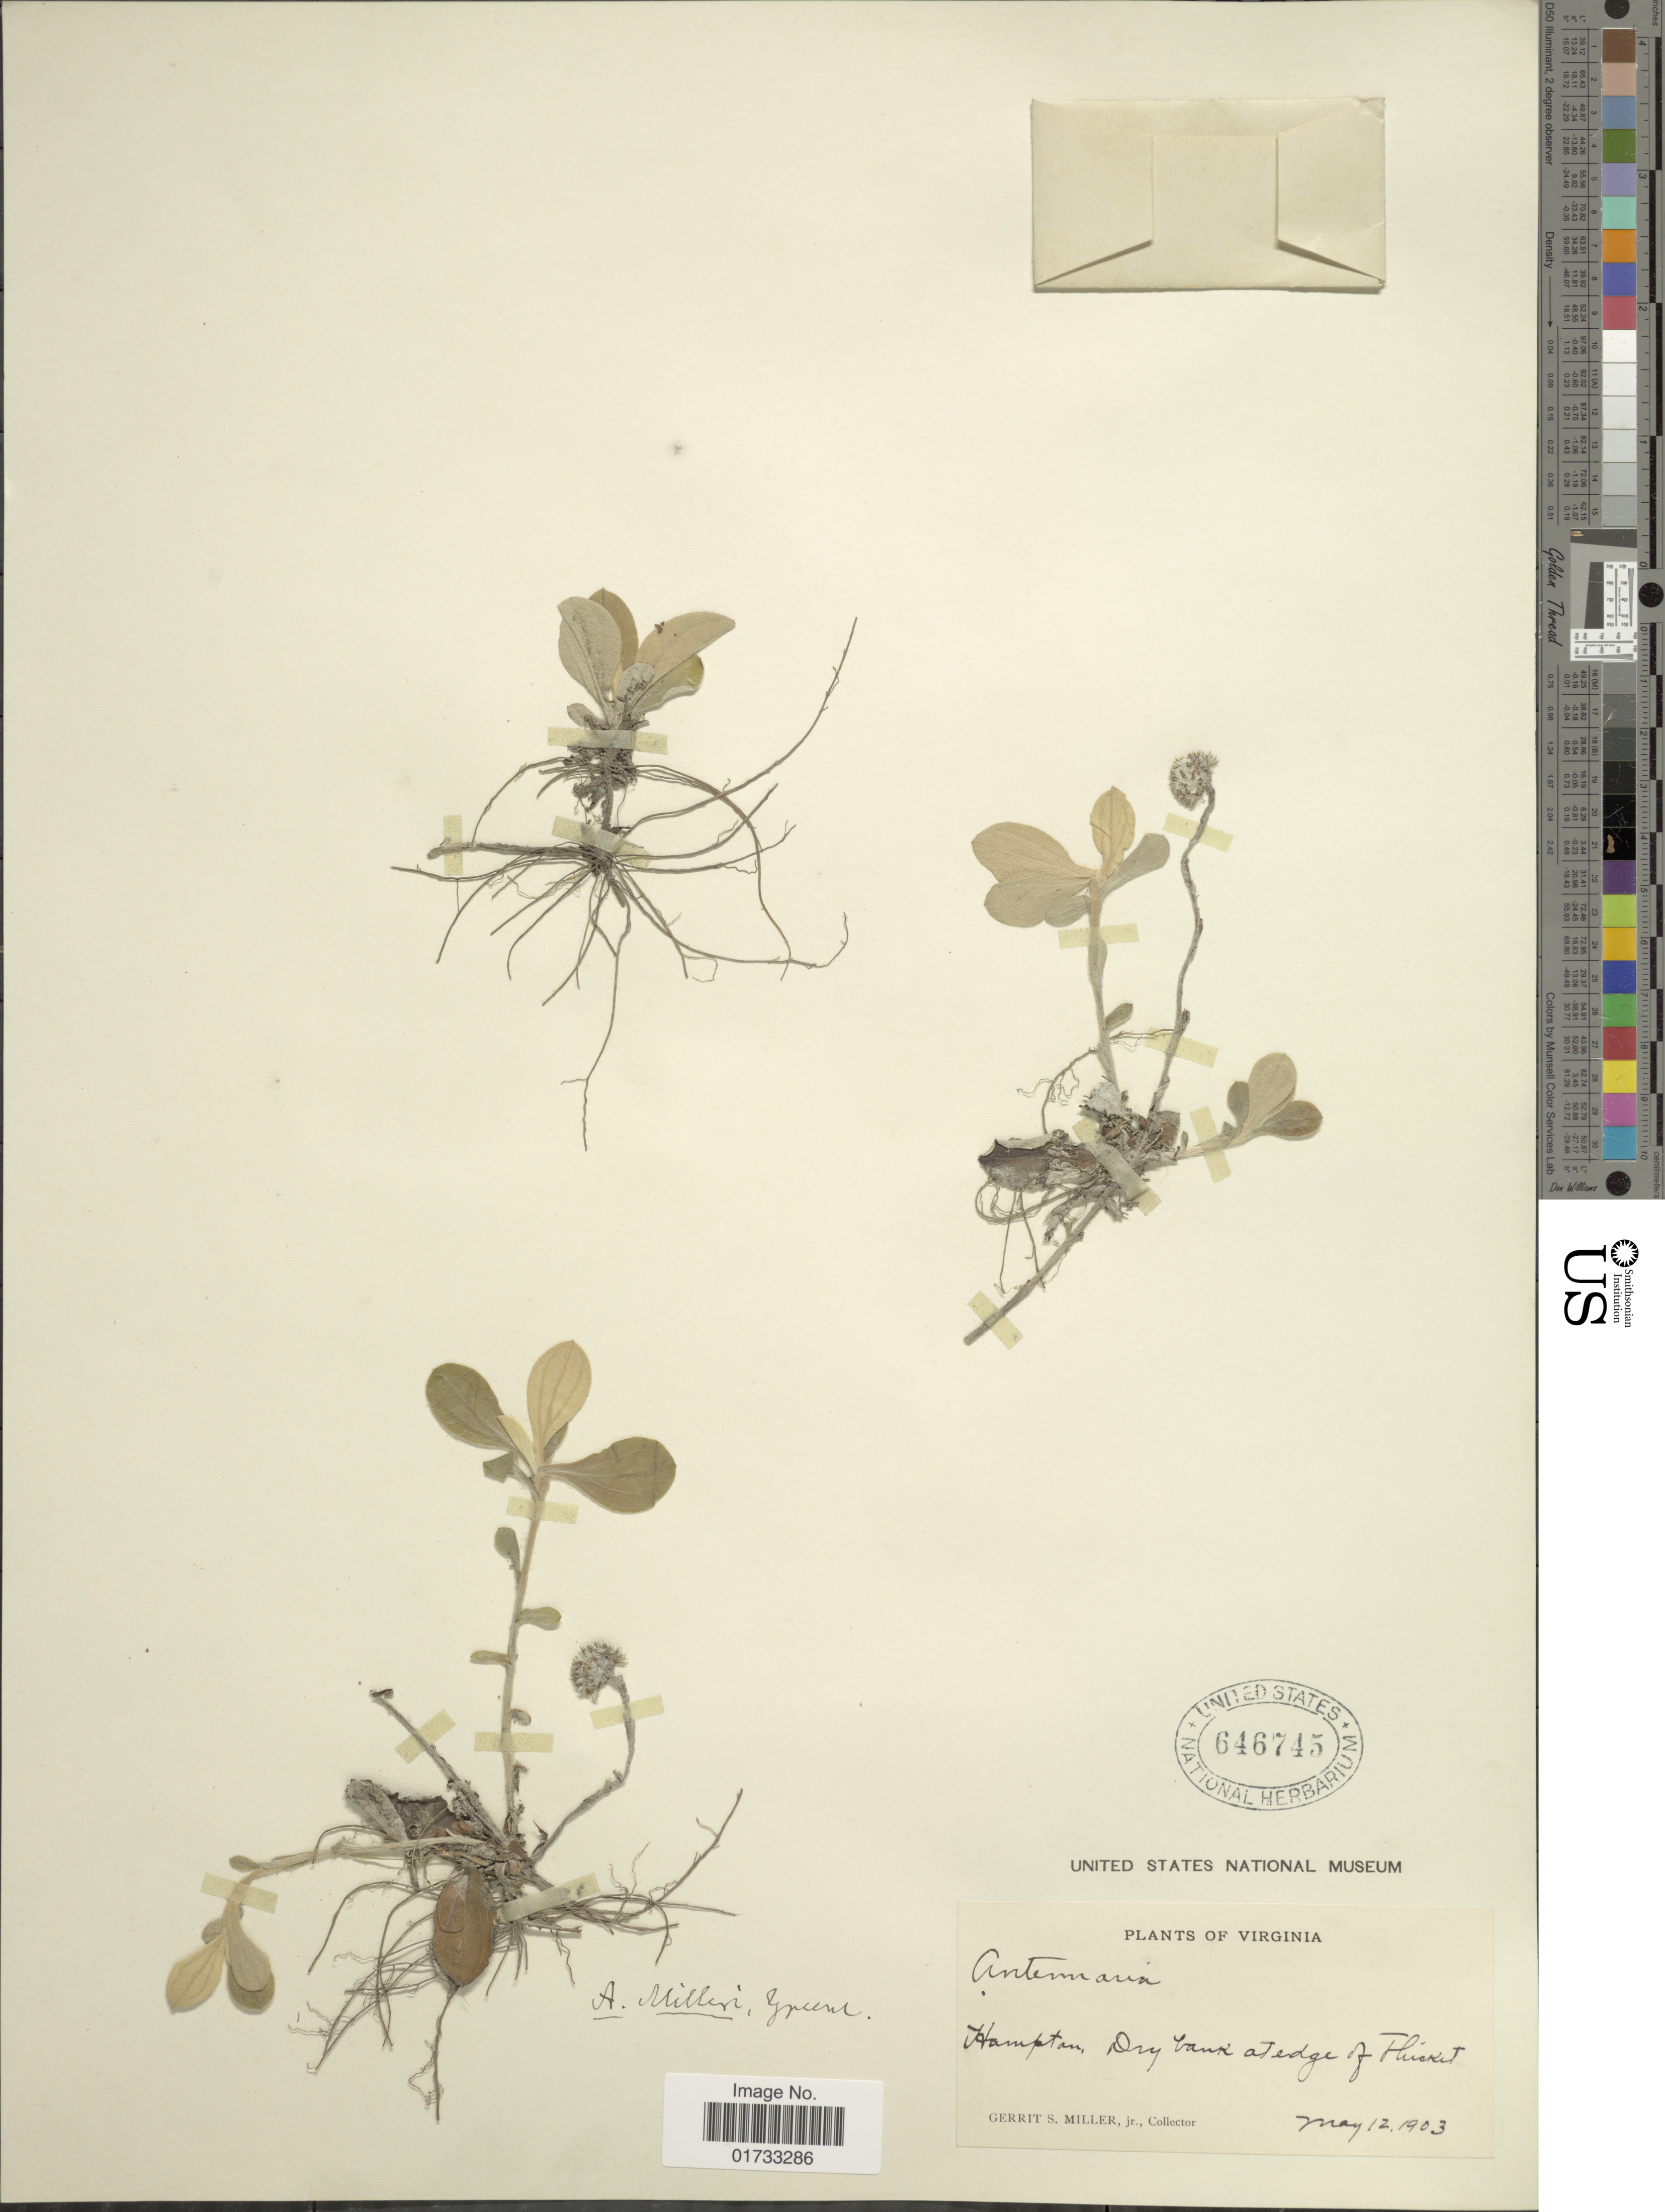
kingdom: Plantae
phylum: Tracheophyta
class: Magnoliopsida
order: Asterales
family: Asteraceae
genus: Antennaria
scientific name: Antennaria solitaria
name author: Rydb.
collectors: G. S. Miller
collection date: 1903-05-12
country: United States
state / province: Virginia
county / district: City of Hampton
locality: Hampton, dry bank at edge of Thicket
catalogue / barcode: US 646745